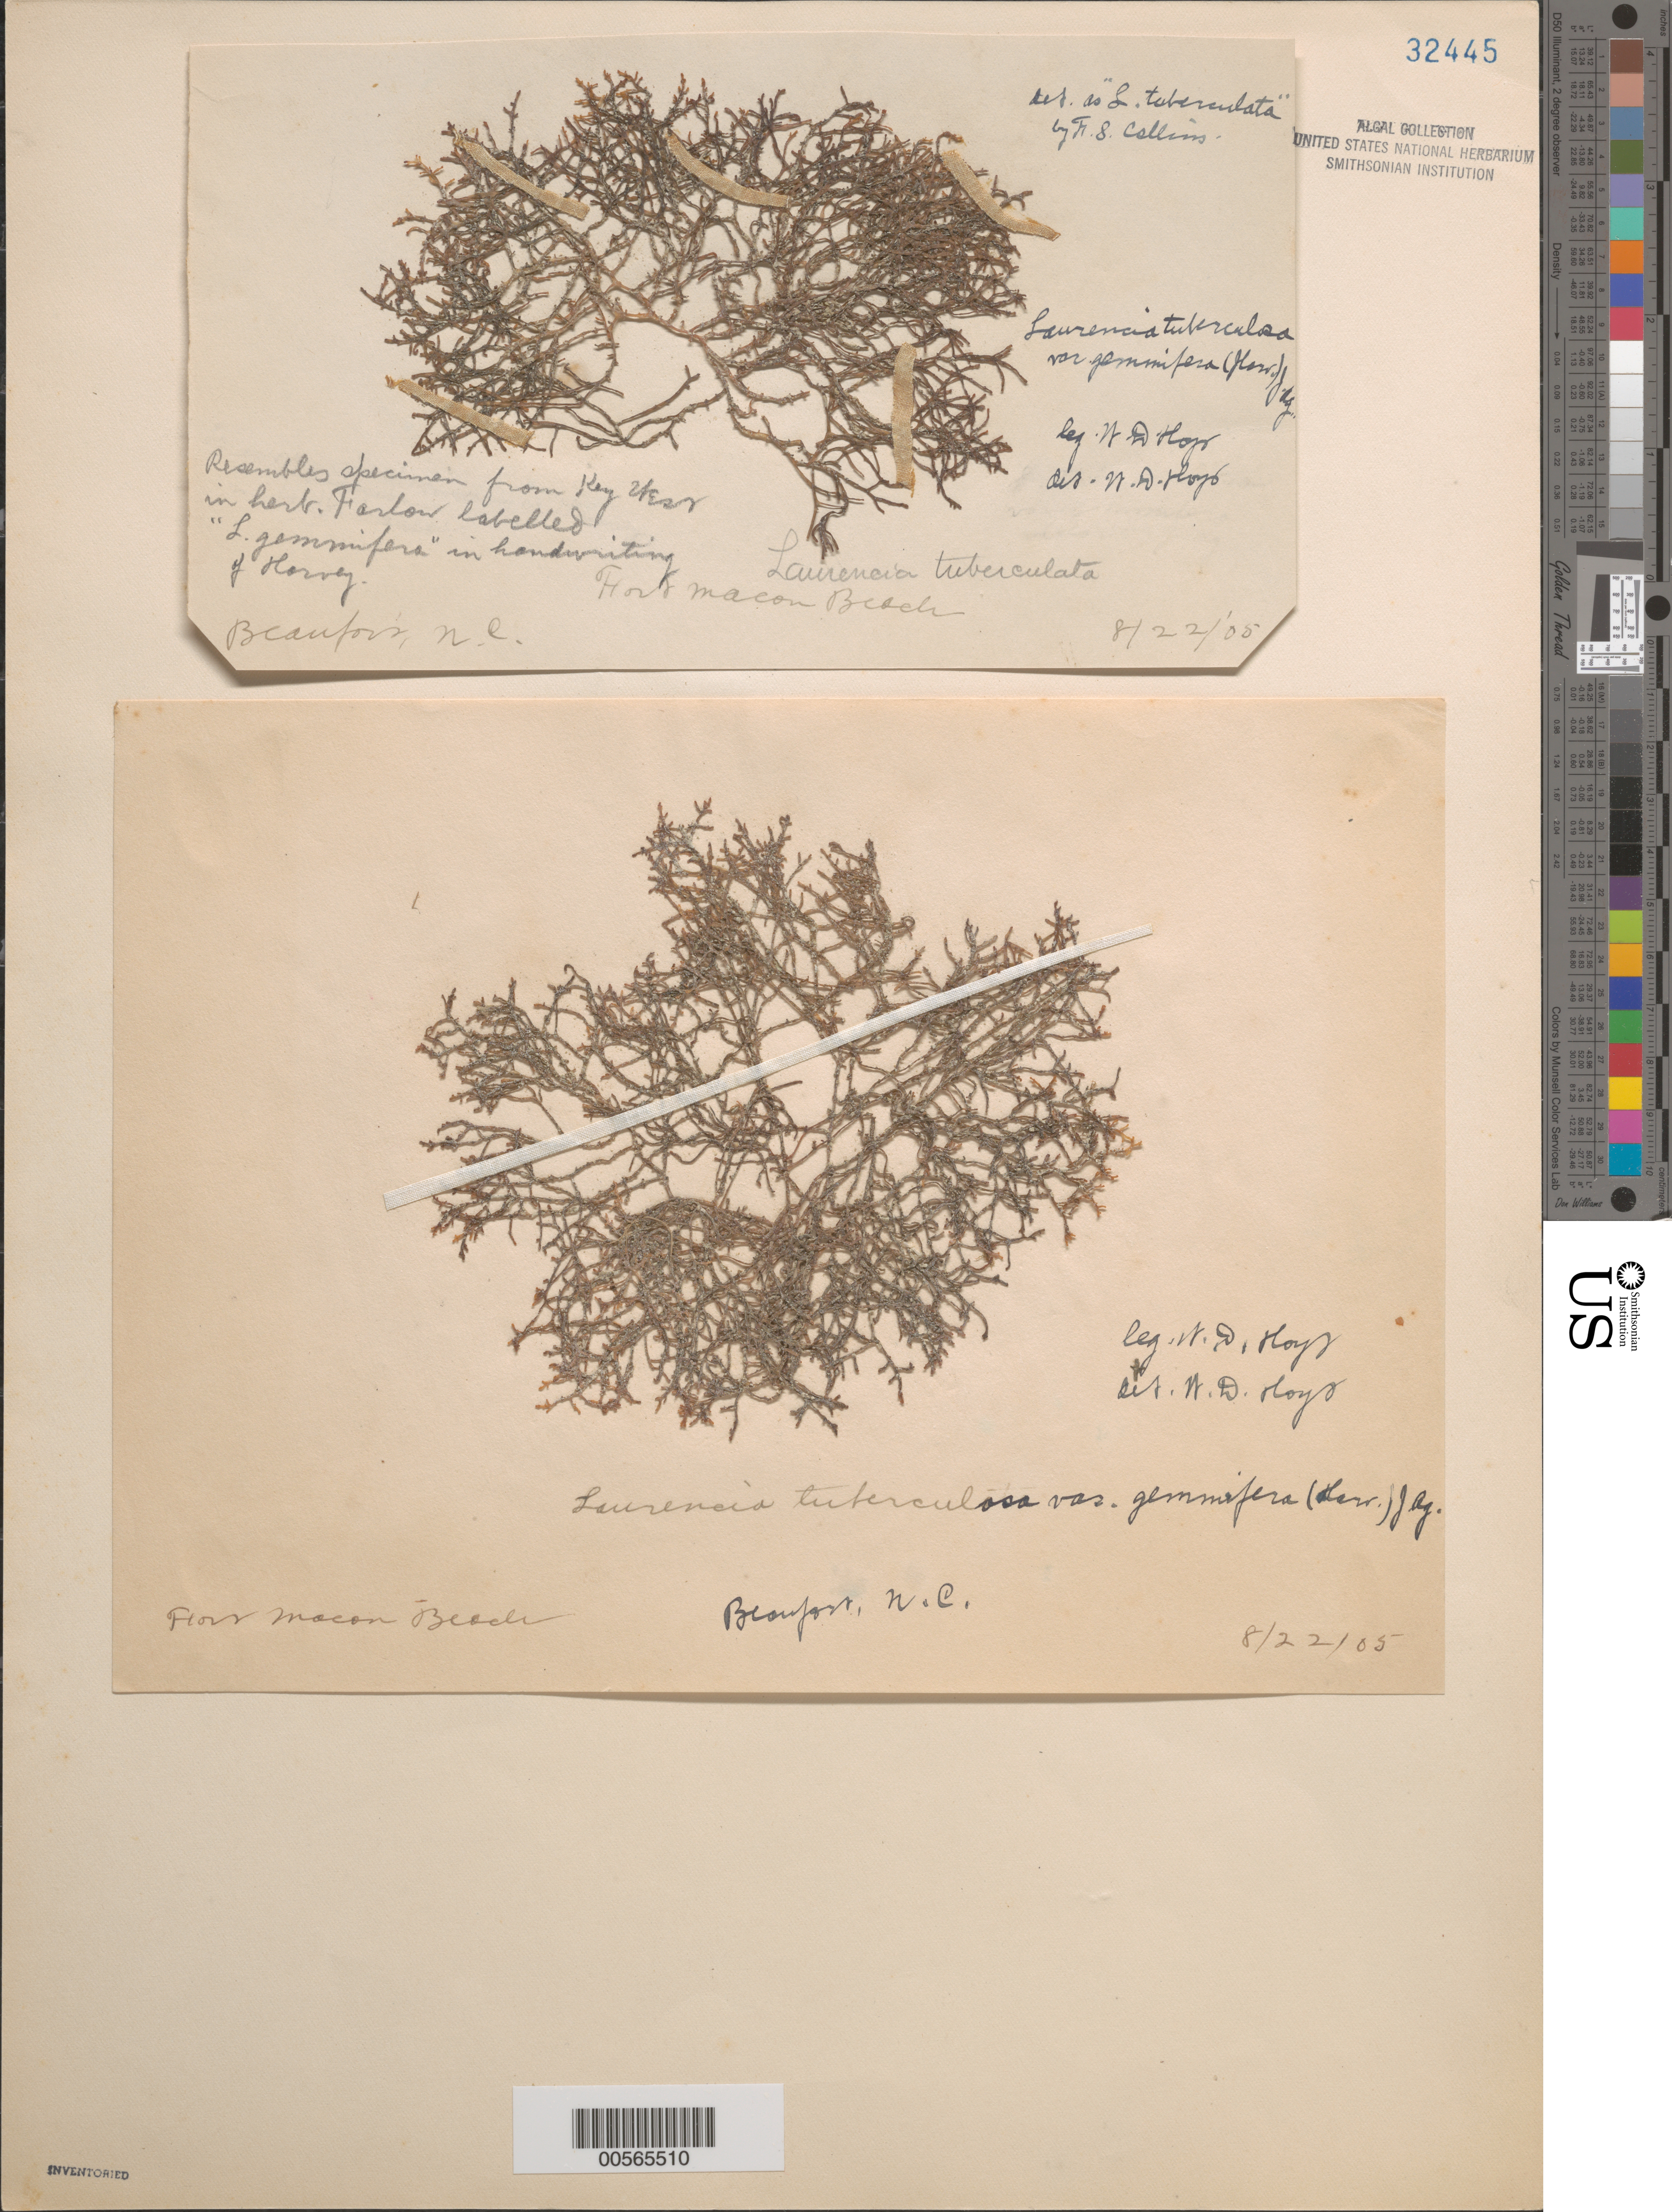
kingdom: Plantae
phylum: Rhodophyta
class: Florideophyceae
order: Ceramiales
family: Rhodomelaceae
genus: Laurencia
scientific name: Laurencia tuberculosa var. gemmifera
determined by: Hoyt, W. D.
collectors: W. D. Hoyt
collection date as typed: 22 Aug 1905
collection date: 1905-08-22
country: United States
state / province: North Carolina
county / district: Carteret County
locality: Beaufort, Fort Macon Beach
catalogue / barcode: US 32445